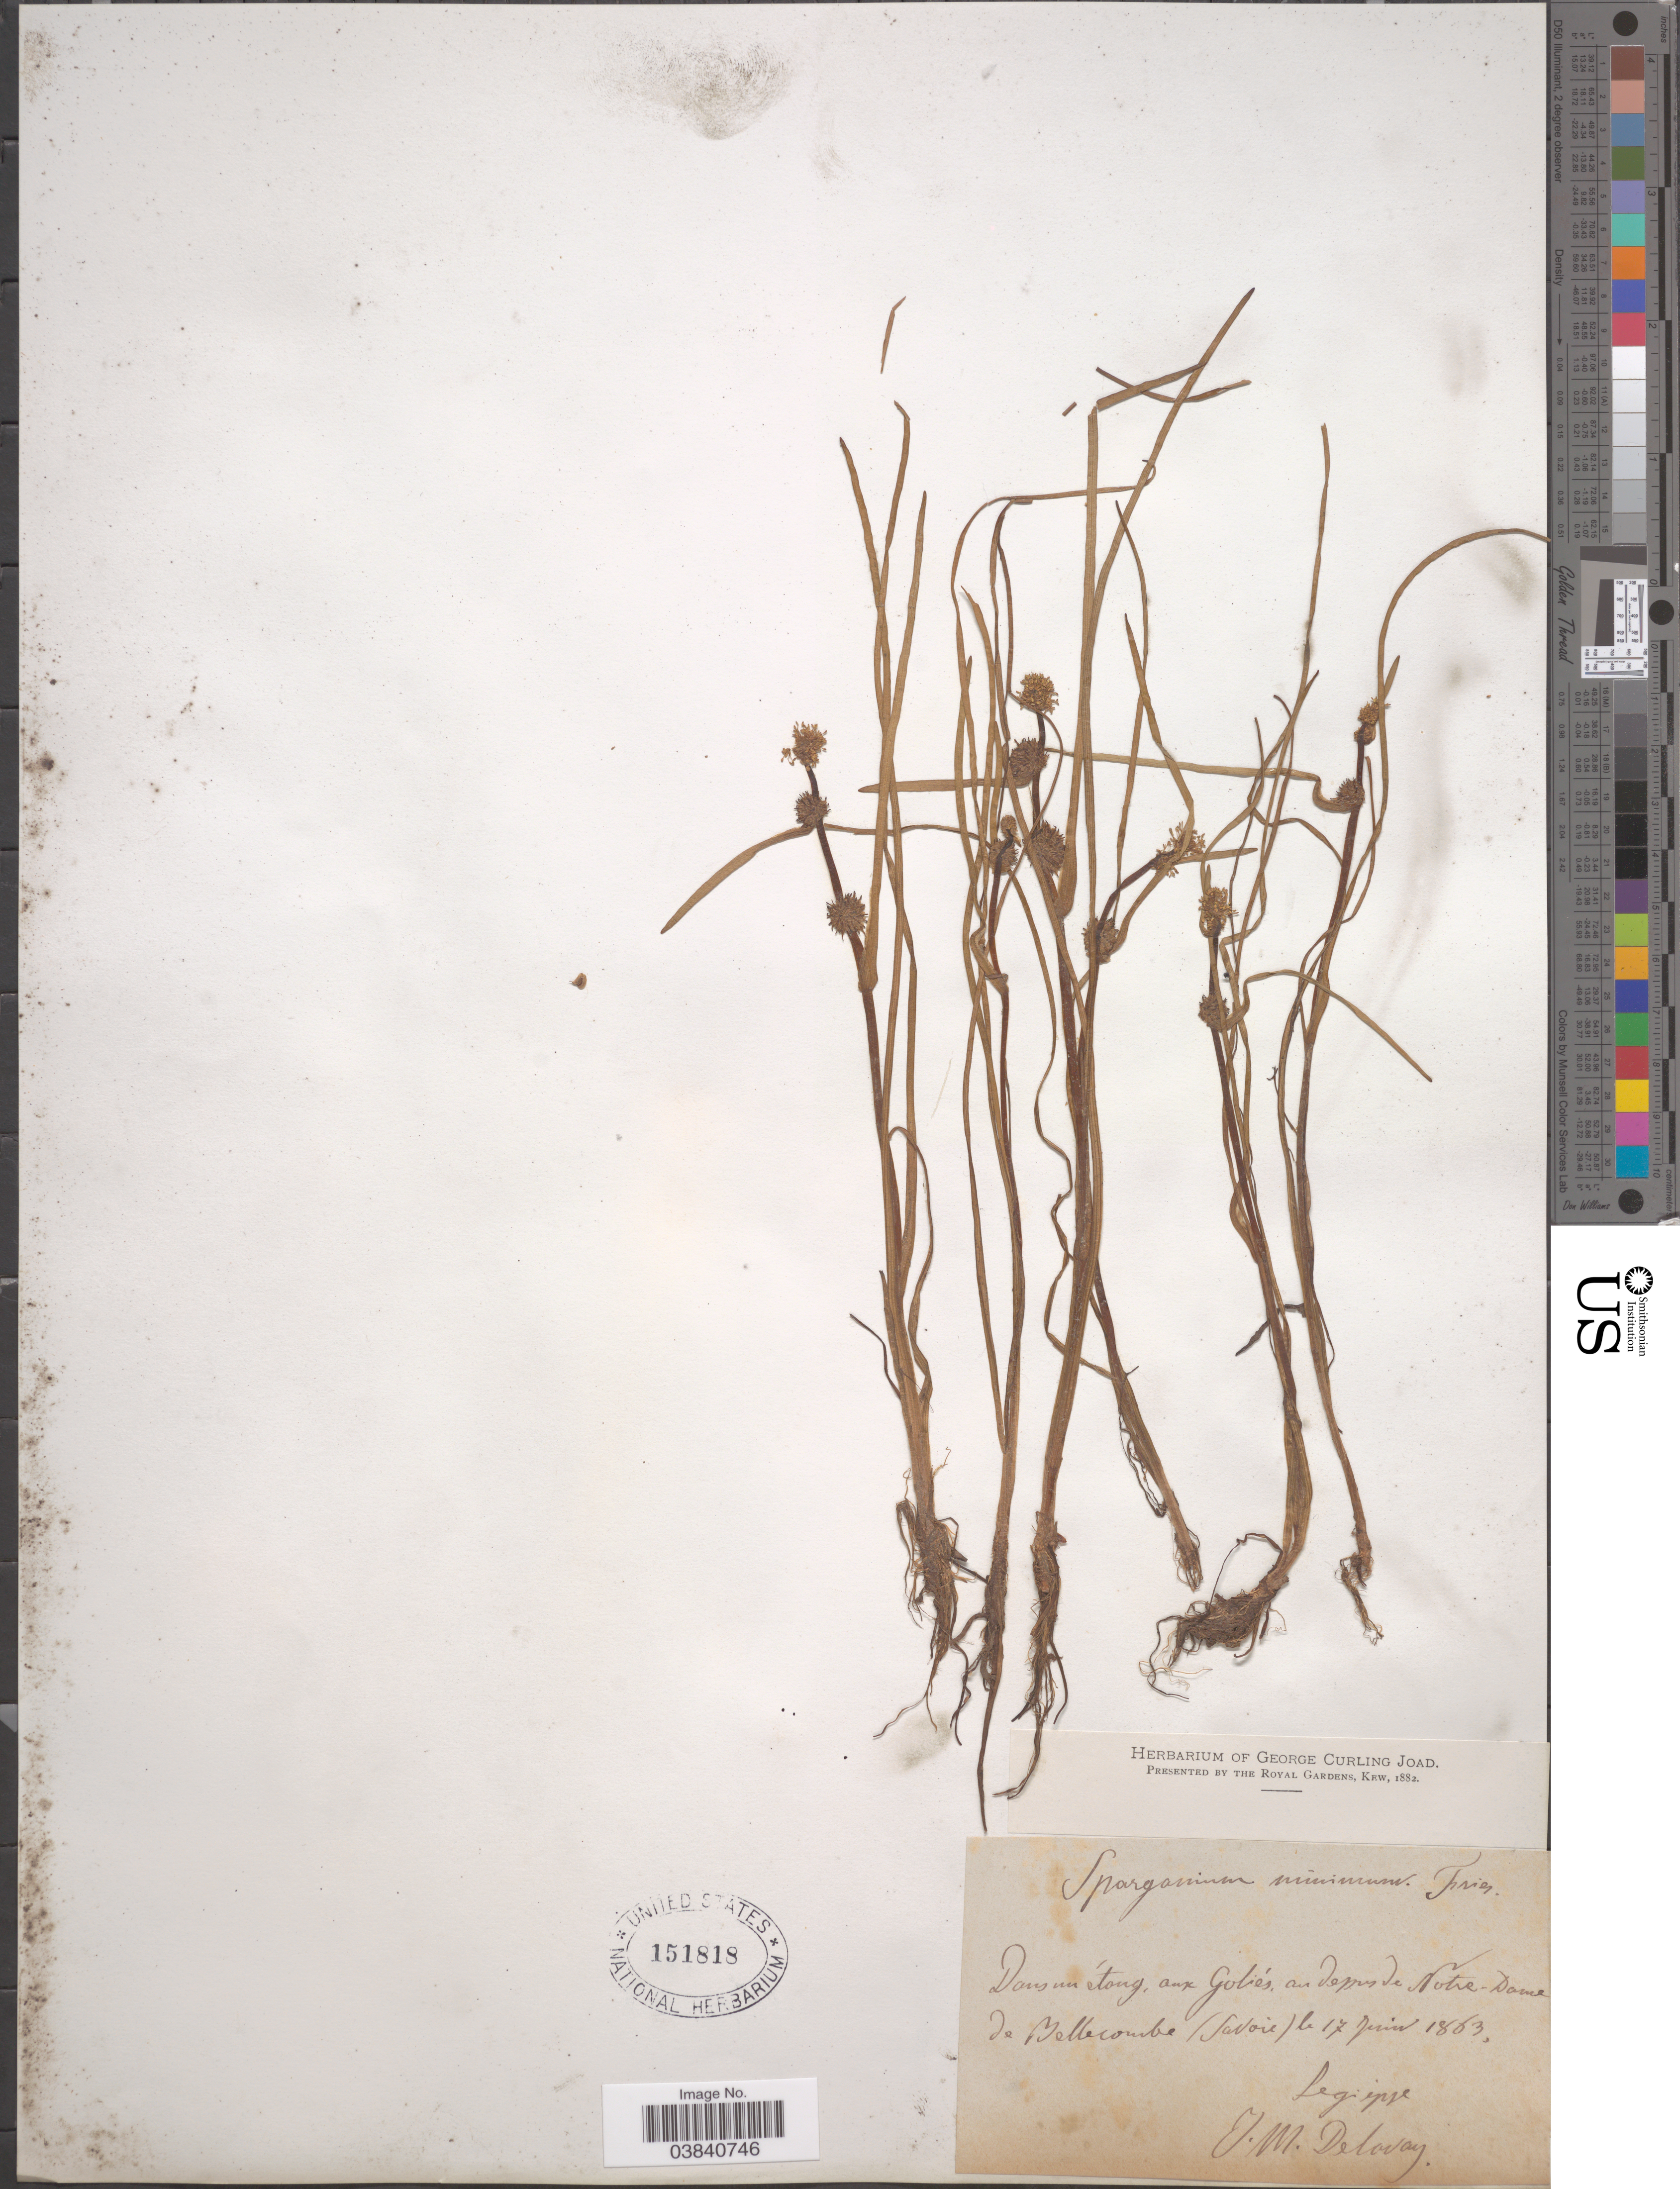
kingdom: Plantae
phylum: Tracheophyta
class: Liliopsida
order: Poales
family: Typhaceae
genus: Sparganium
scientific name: Sparganium minimum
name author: Wallr.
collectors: J. Delavay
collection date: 1863-06-17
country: France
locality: Dans u étong, aux Goliés, an depis de Norte-Dame de Mellecombe (Savoie). [interpreted]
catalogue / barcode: US 151818